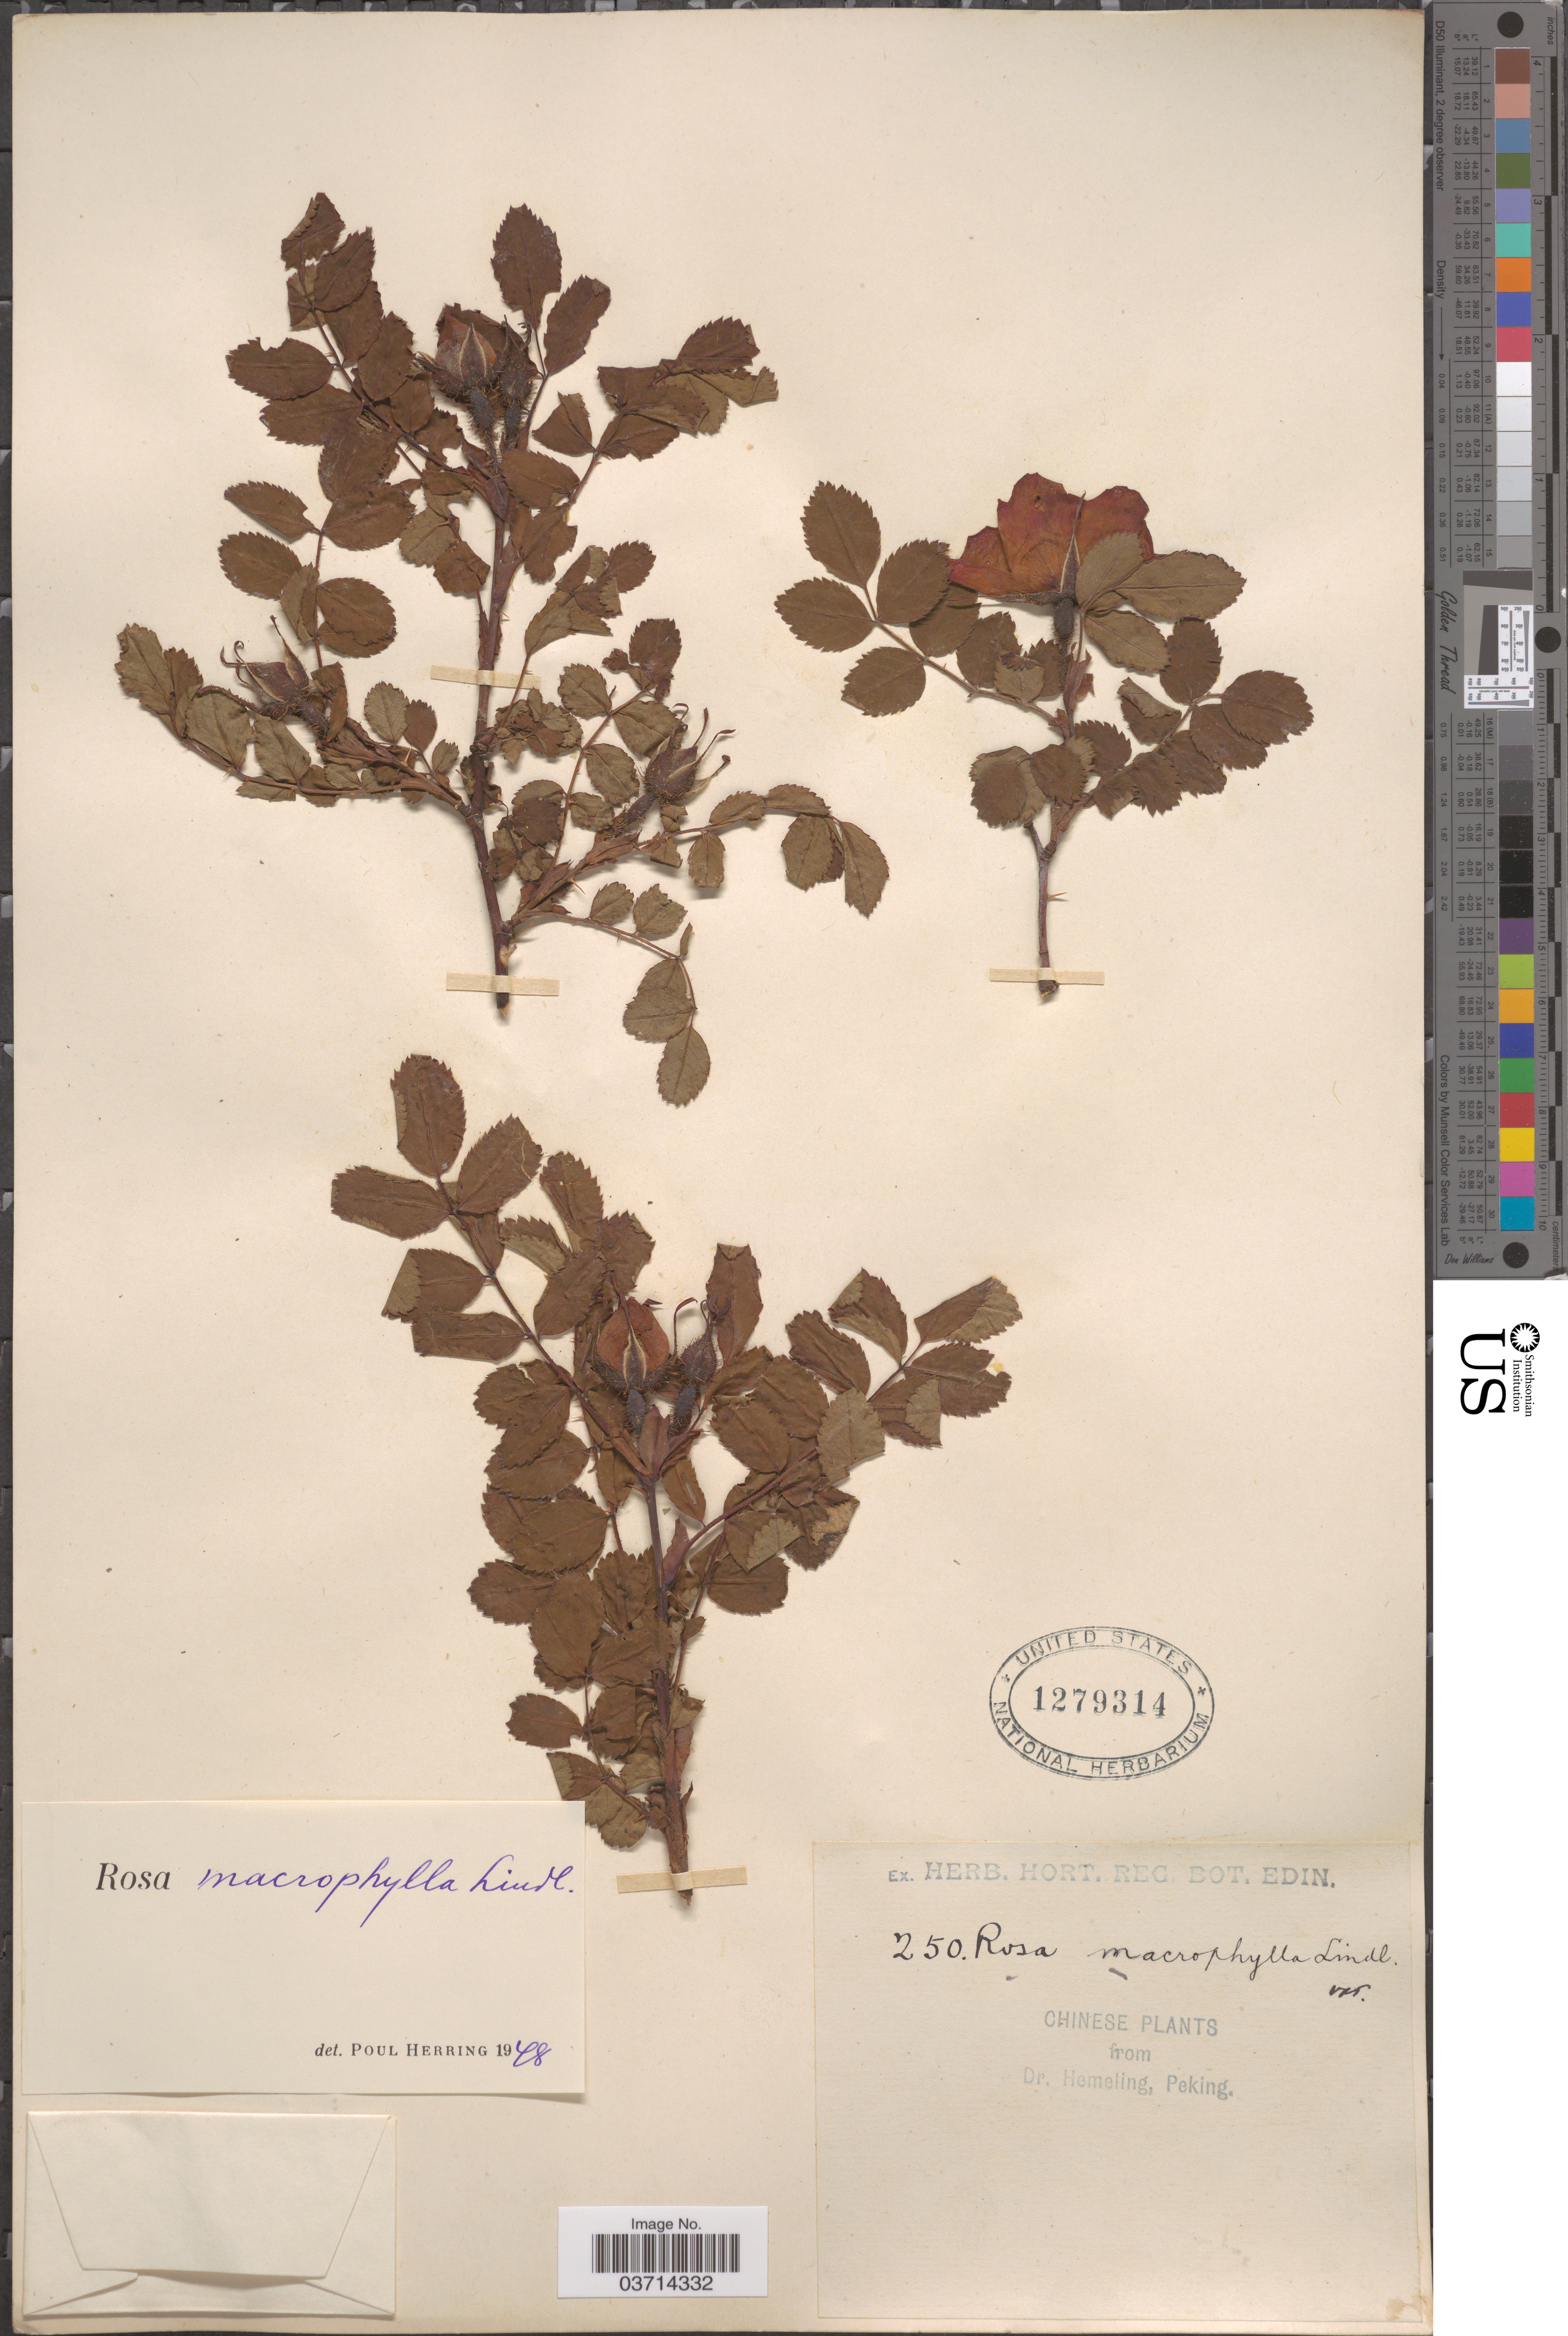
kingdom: Plantae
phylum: Tracheophyta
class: Magnoliopsida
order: Rosales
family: Rosaceae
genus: Rosa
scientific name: Rosa macrophylla var. macrophylla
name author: Lindl.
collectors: -. Hemeling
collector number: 250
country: China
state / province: Beijing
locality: Chinese.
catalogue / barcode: US 1279314